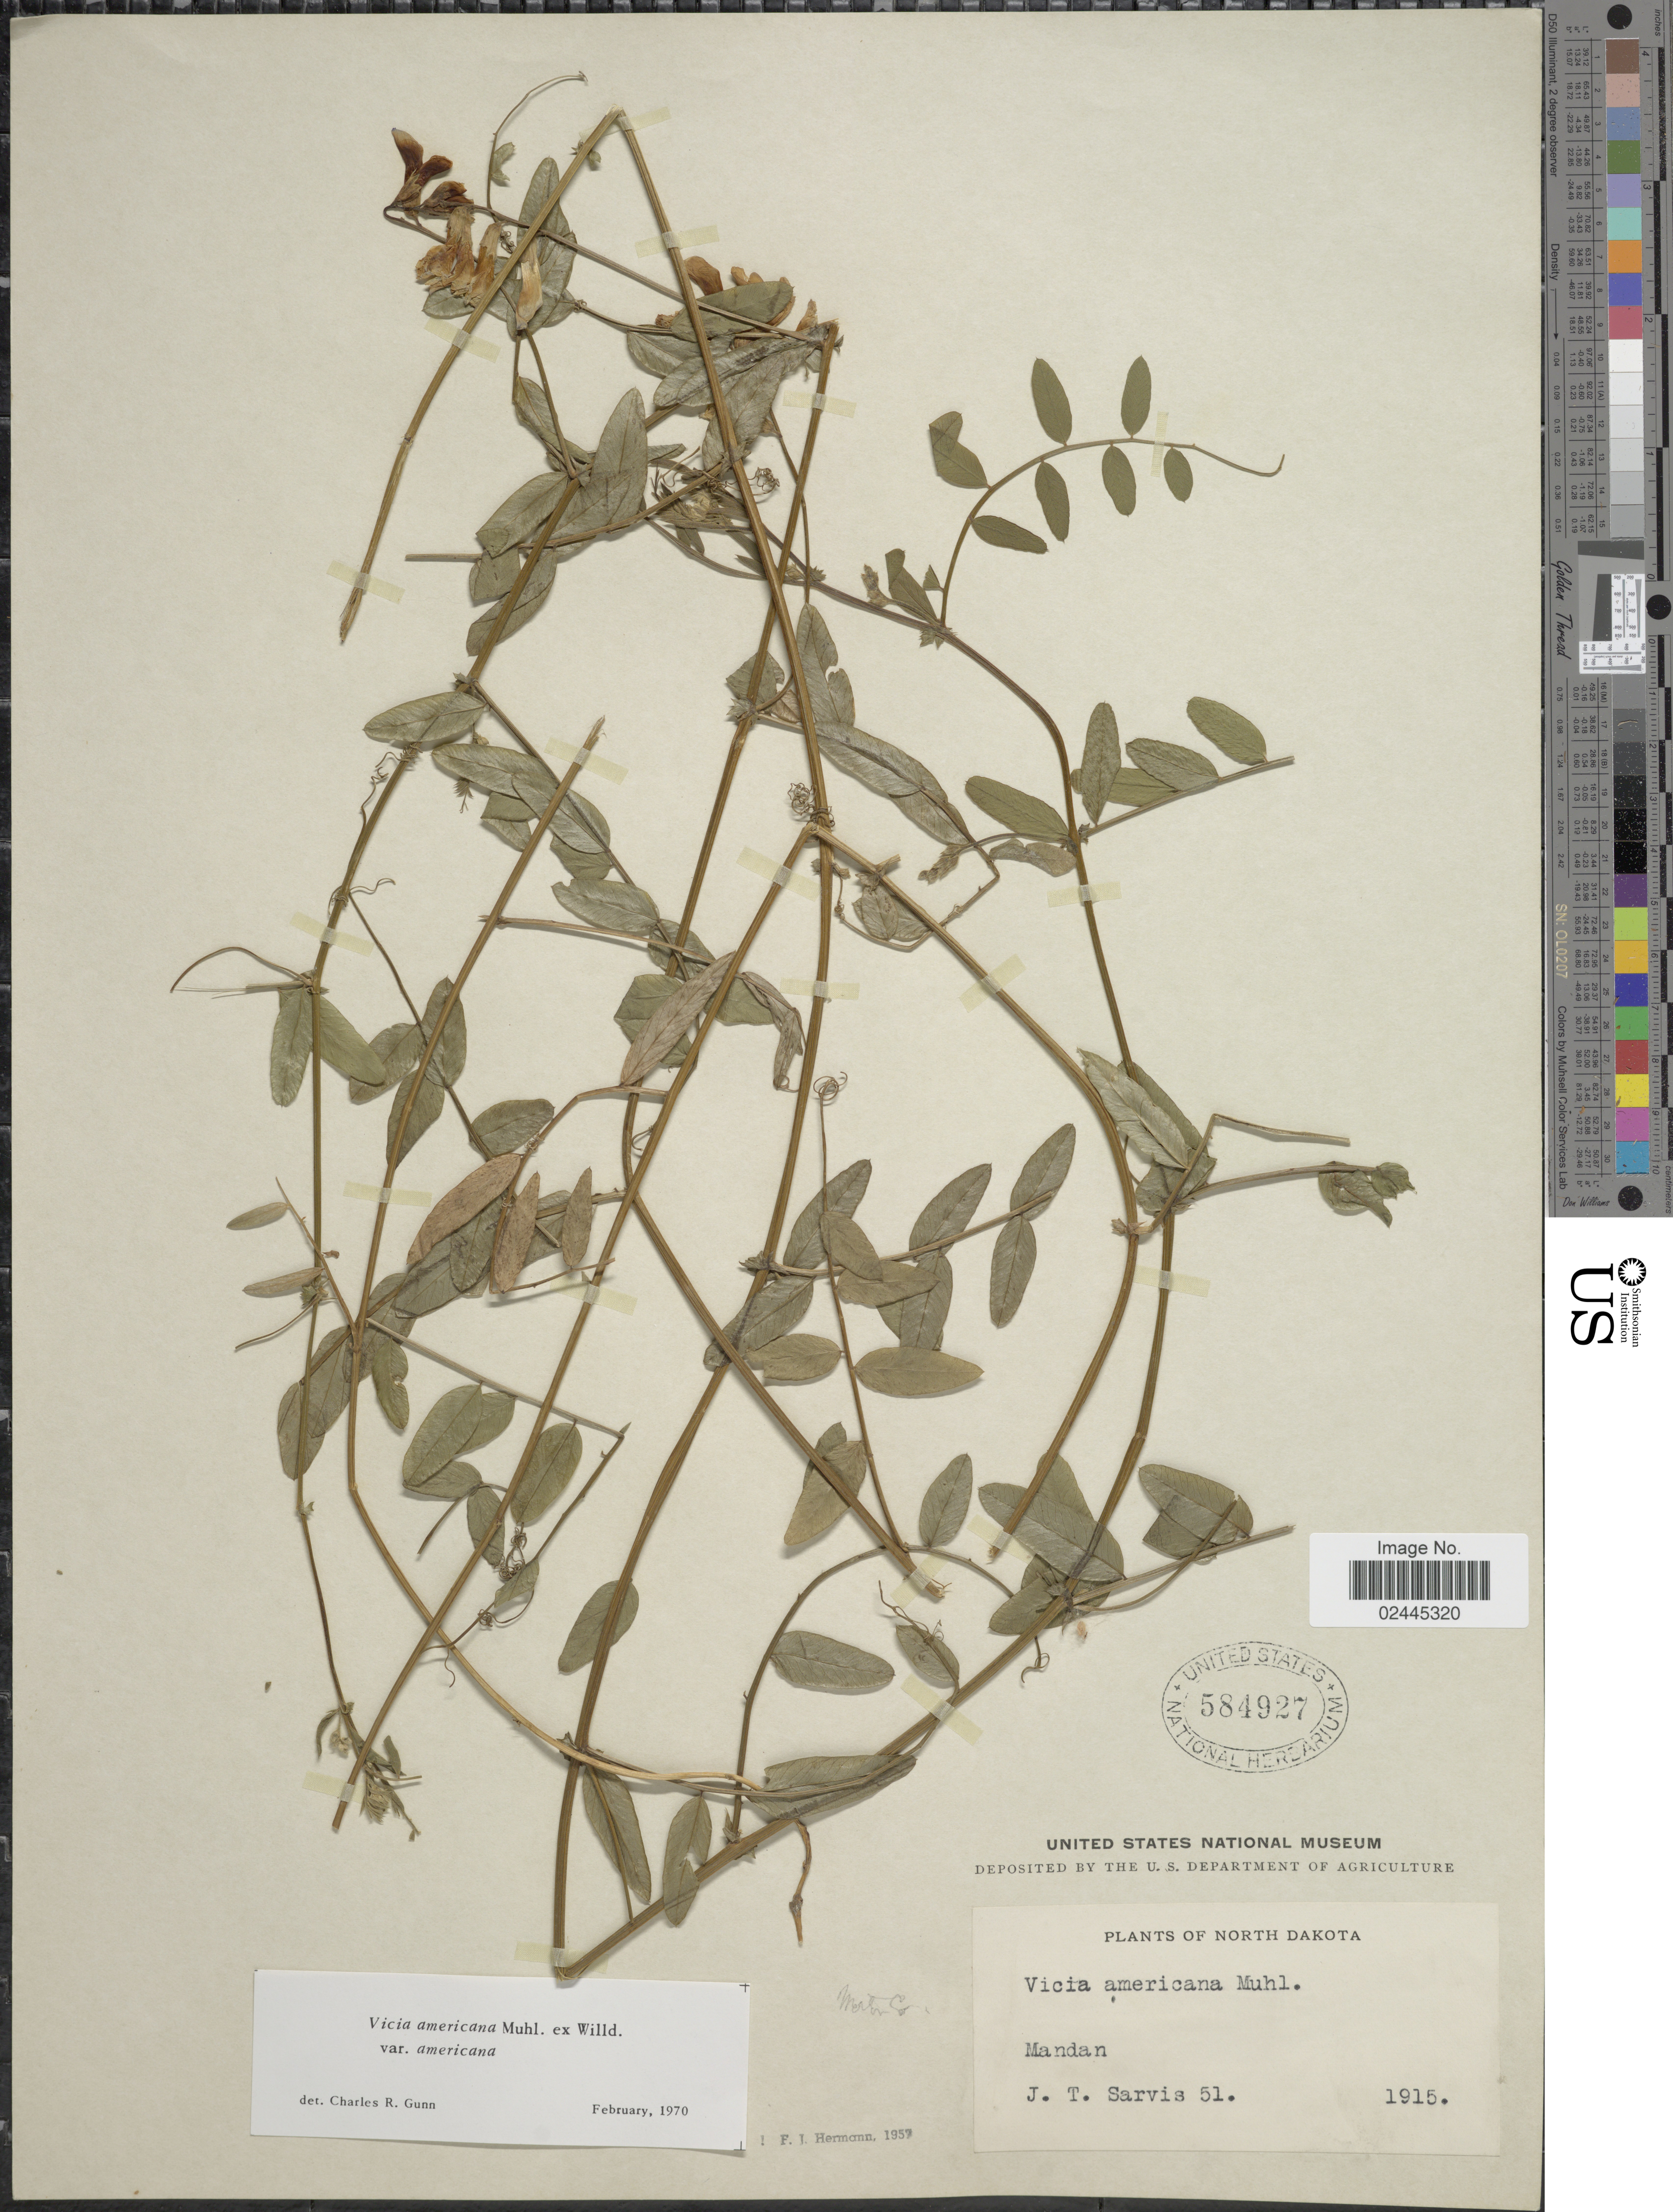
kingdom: Plantae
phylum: Tracheophyta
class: Magnoliopsida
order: Fabales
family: Fabaceae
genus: Vicia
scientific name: Vicia americana var. americana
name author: Muhl. ex Willd.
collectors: J. Sarvis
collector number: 51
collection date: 1915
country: United States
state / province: North Dakota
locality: Manchan. Morton Co.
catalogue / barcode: US 584927